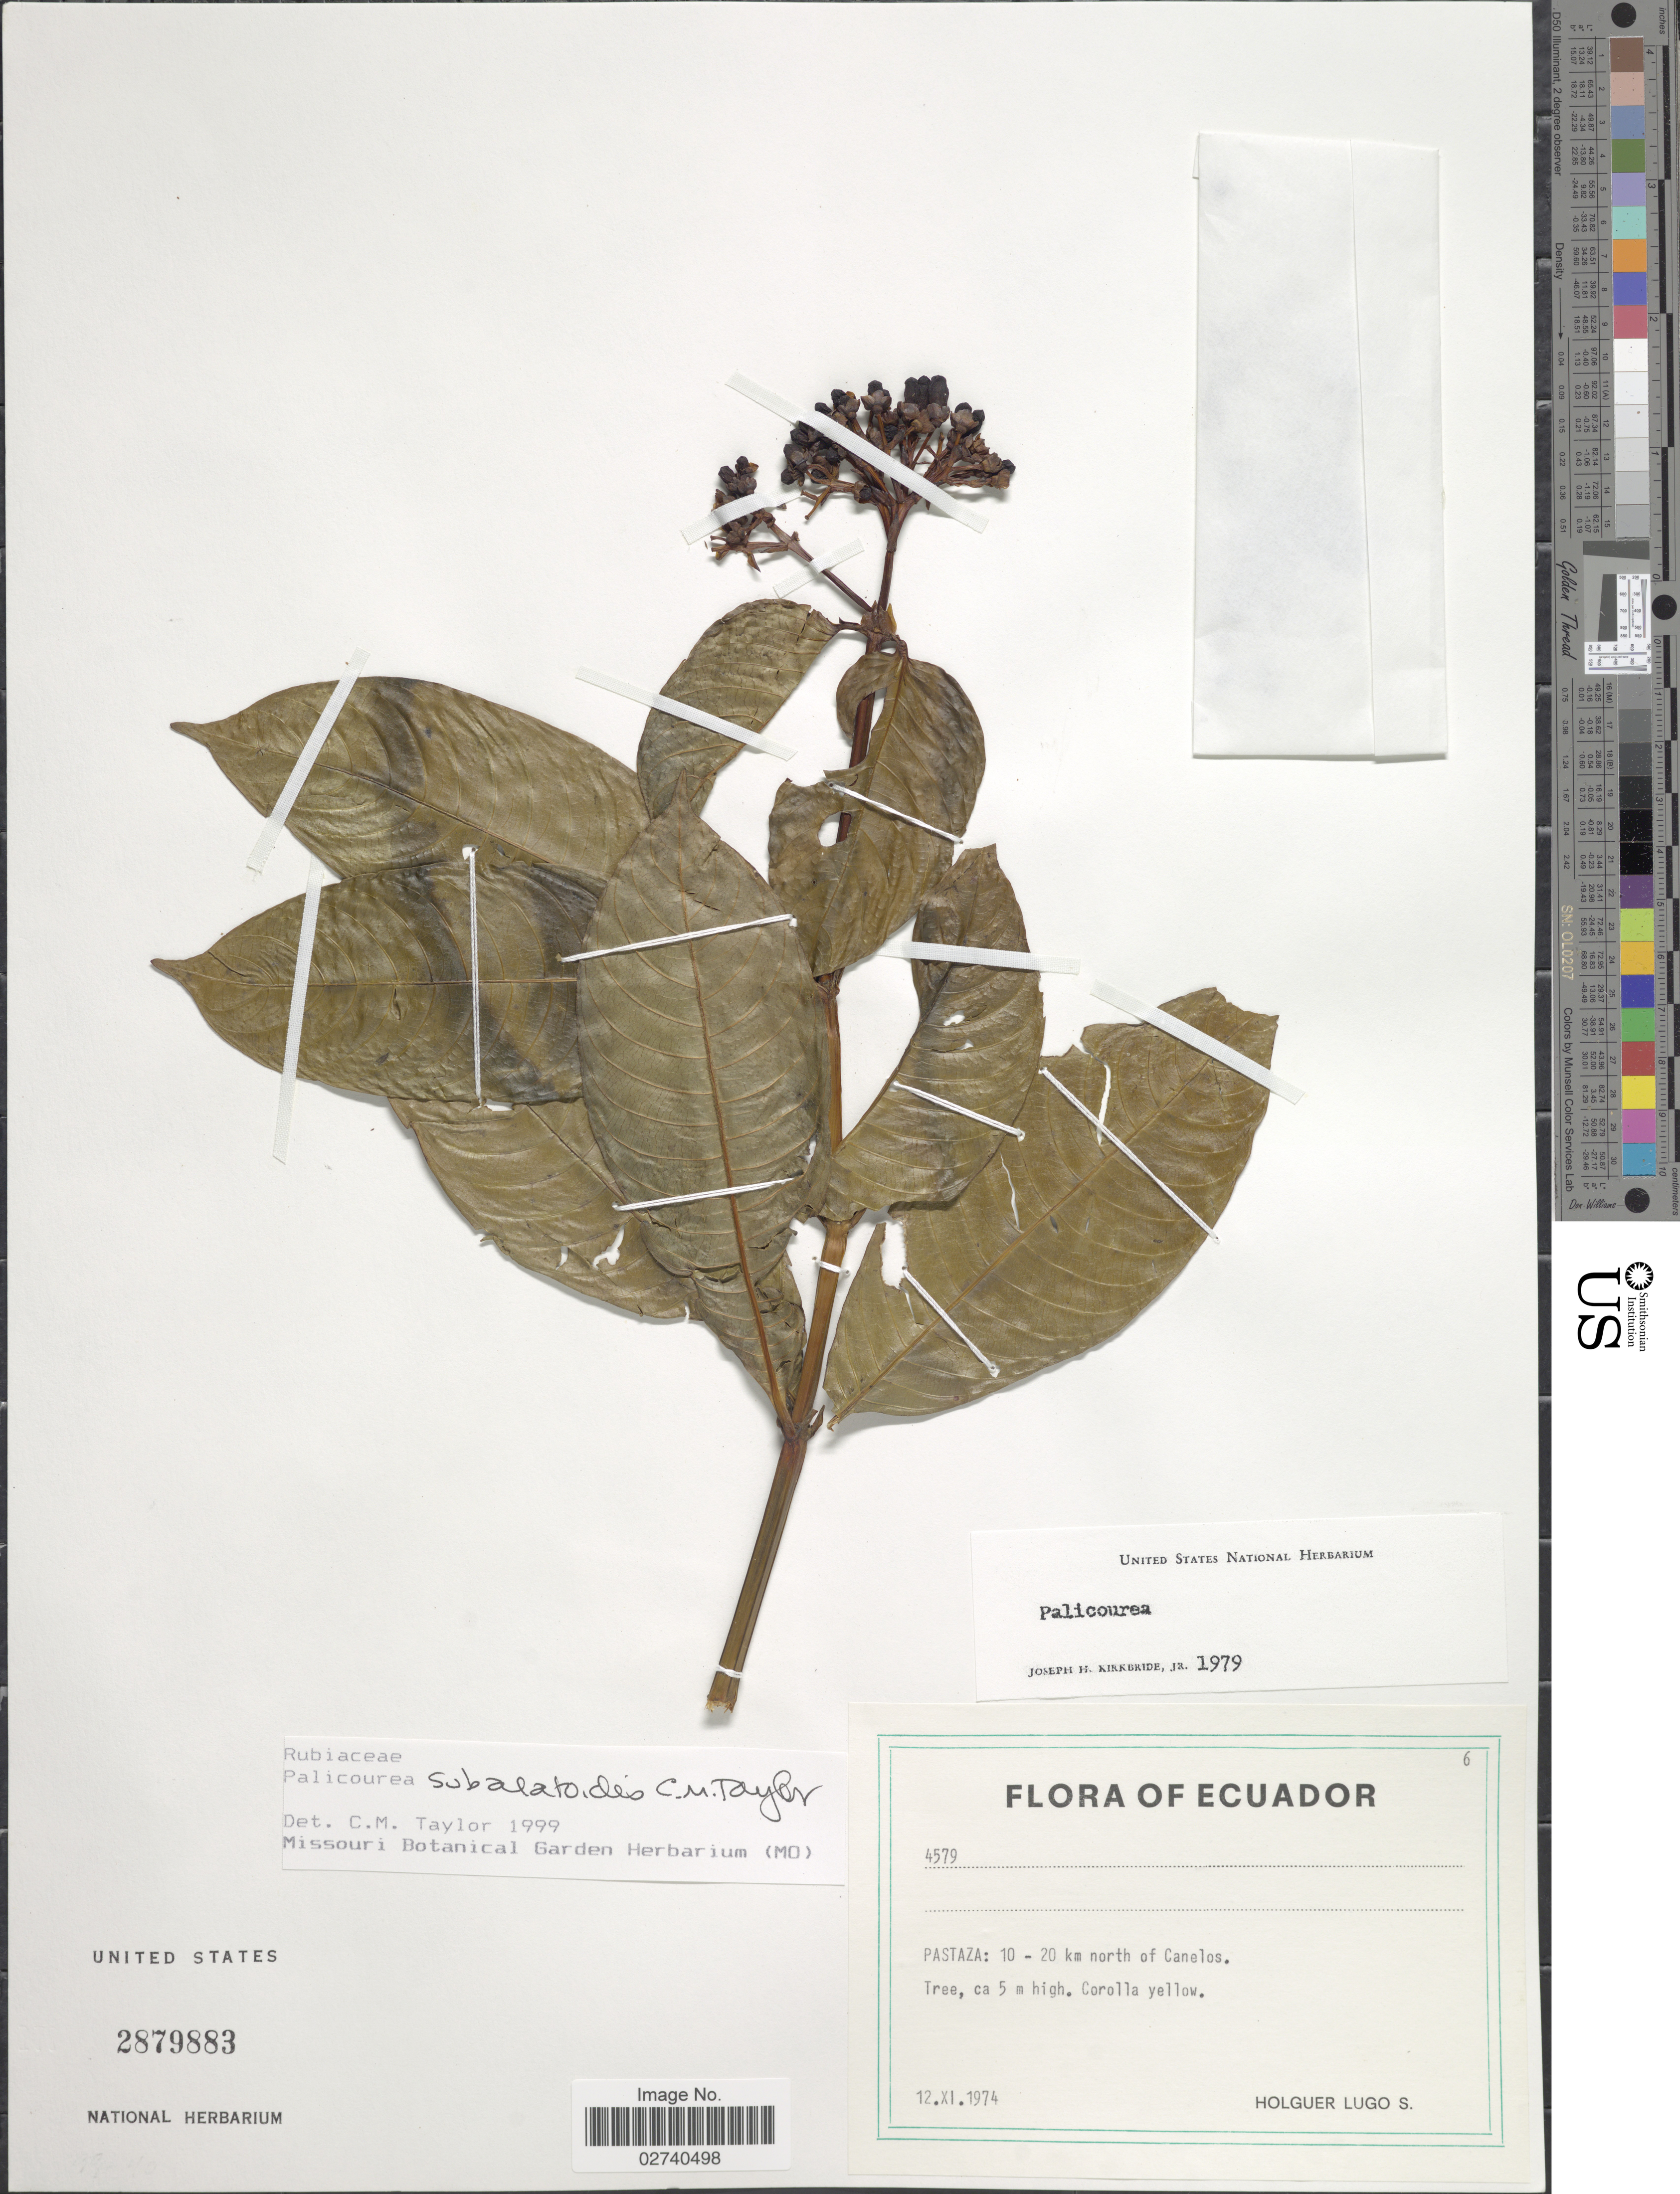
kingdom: Plantae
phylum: Tracheophyta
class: Magnoliopsida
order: Gentianales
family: Rubiaceae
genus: Palicourea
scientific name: Palicourea subalatoides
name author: C.M. Taylor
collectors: H. Lugo S.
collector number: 4579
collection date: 1974-11-12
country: Ecuador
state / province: Pastaza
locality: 10-20 km north of Canelos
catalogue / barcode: US 2879883